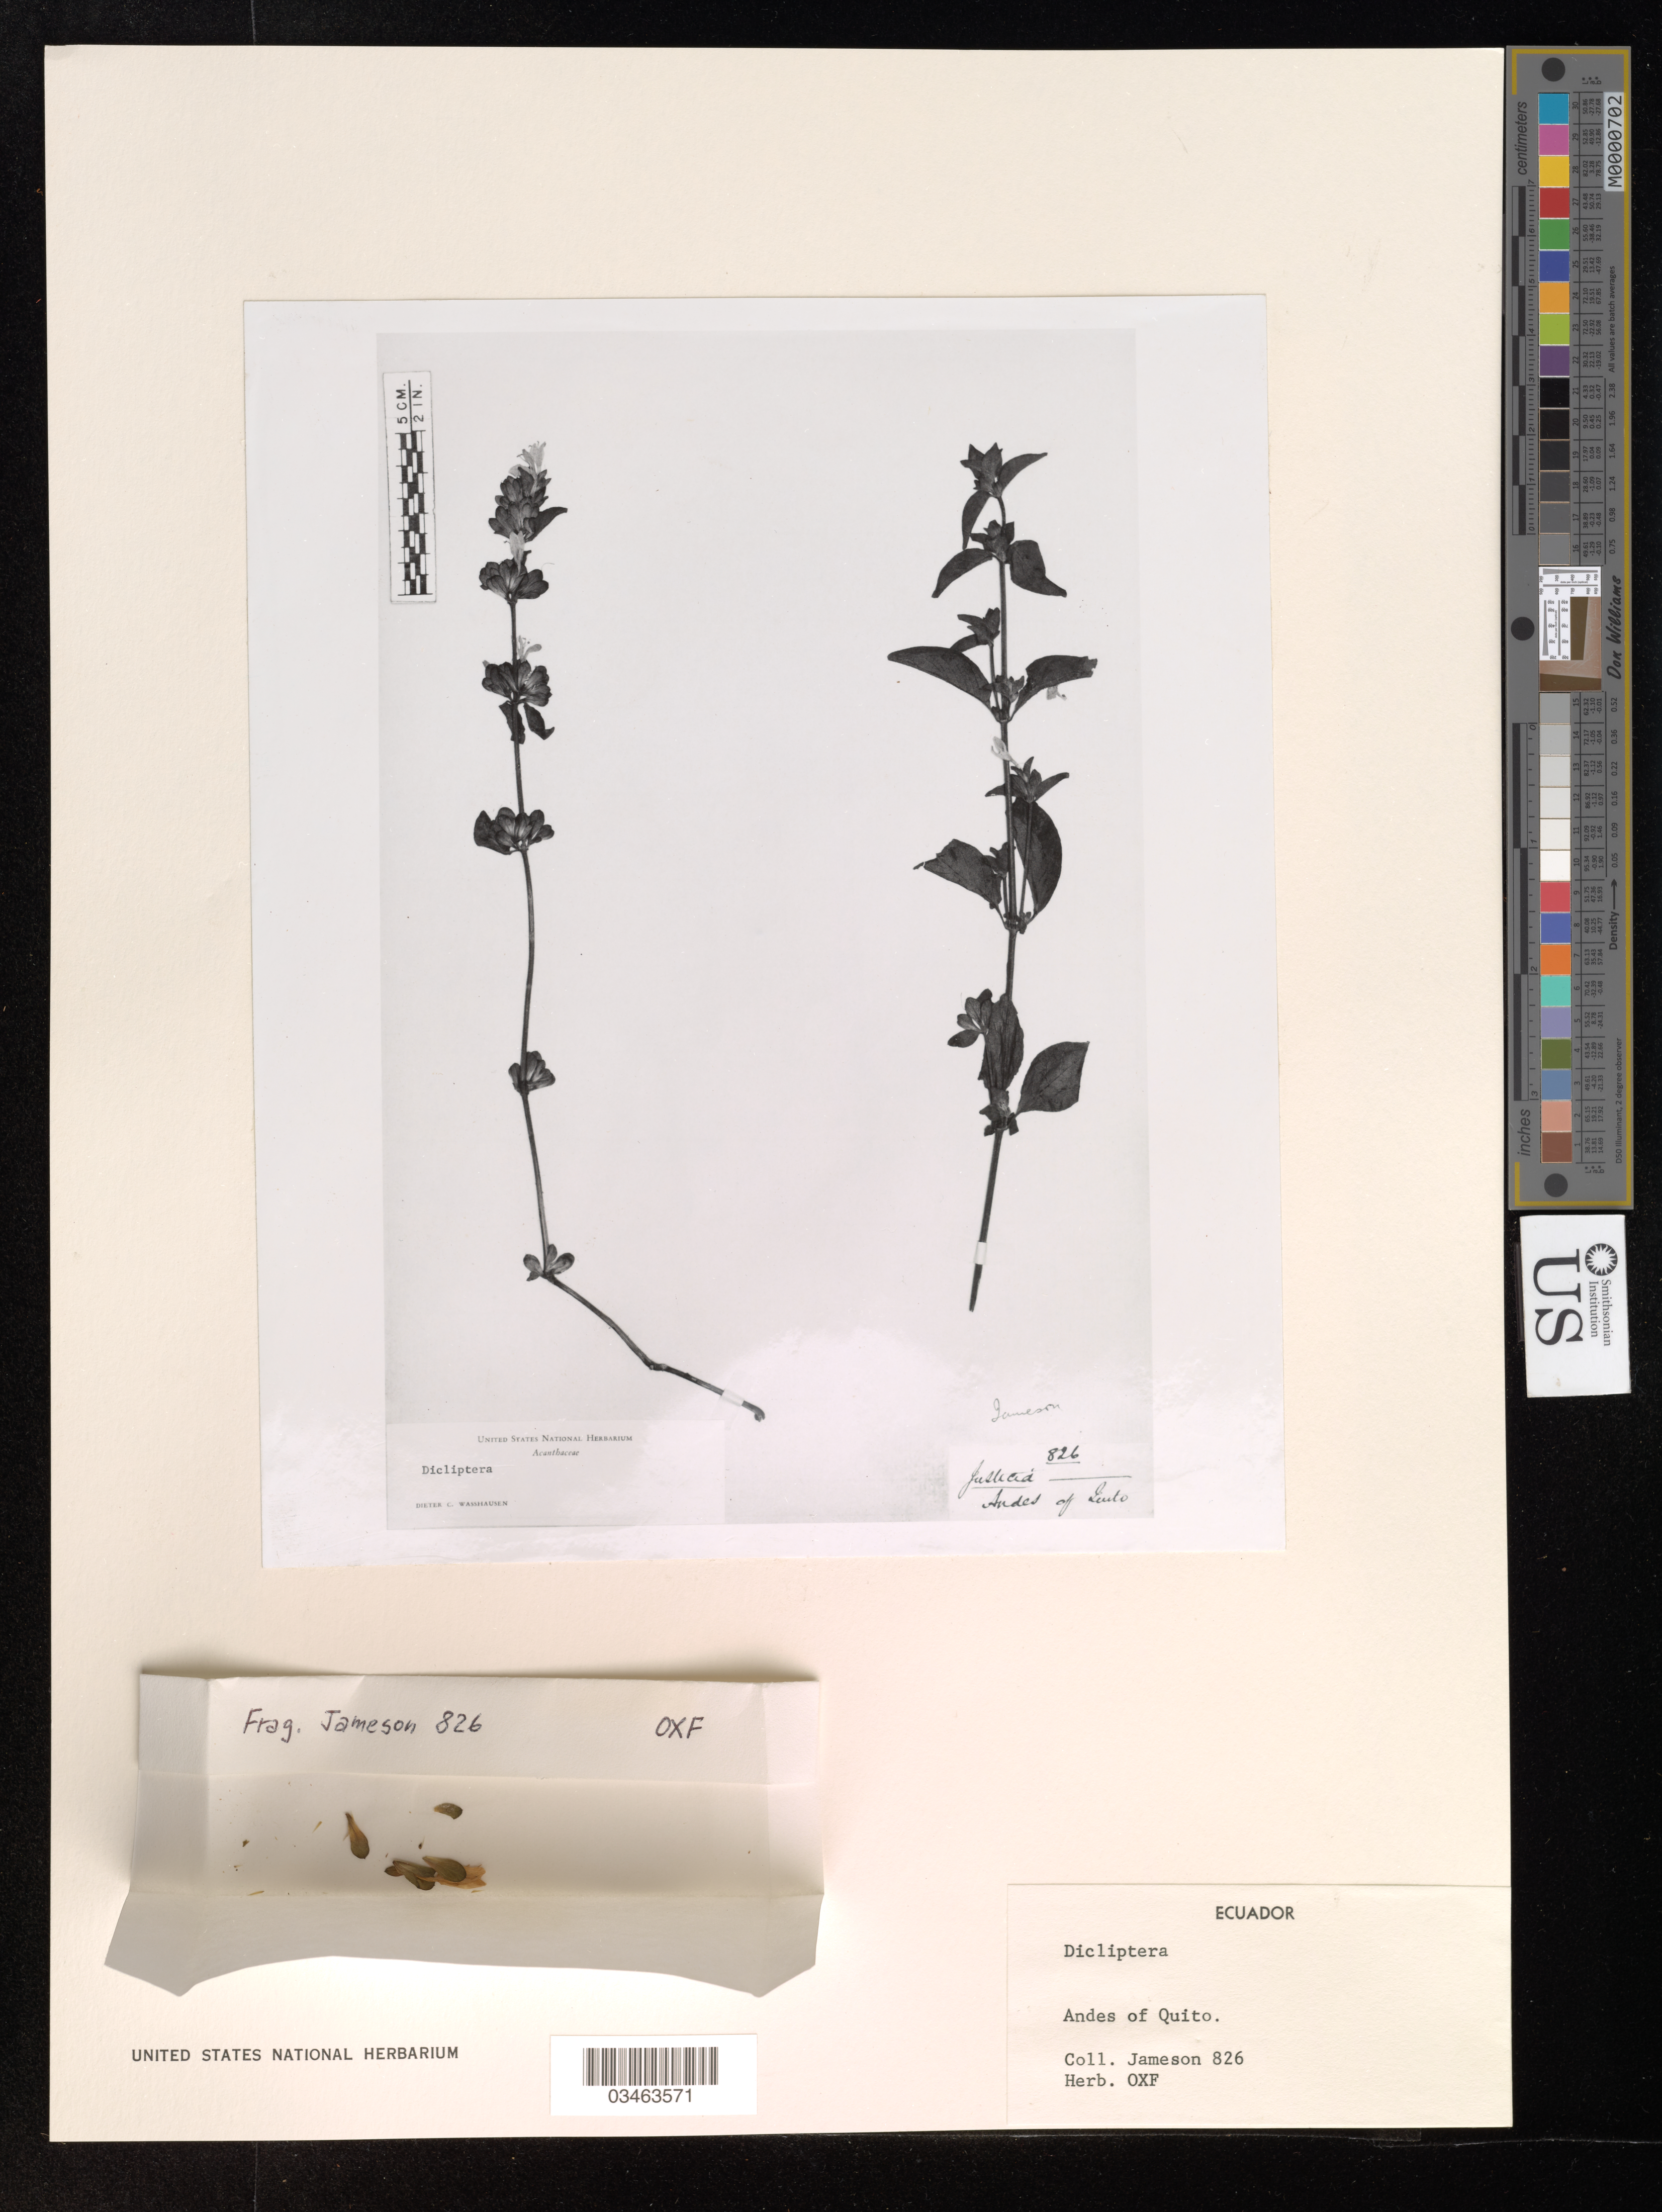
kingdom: Plantae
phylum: Tracheophyta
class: Magnoliopsida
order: Lamiales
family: Acanthaceae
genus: Dicliptera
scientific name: Dicliptera sp.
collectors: F. Jameson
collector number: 826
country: Ecuador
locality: Andes of Quito.